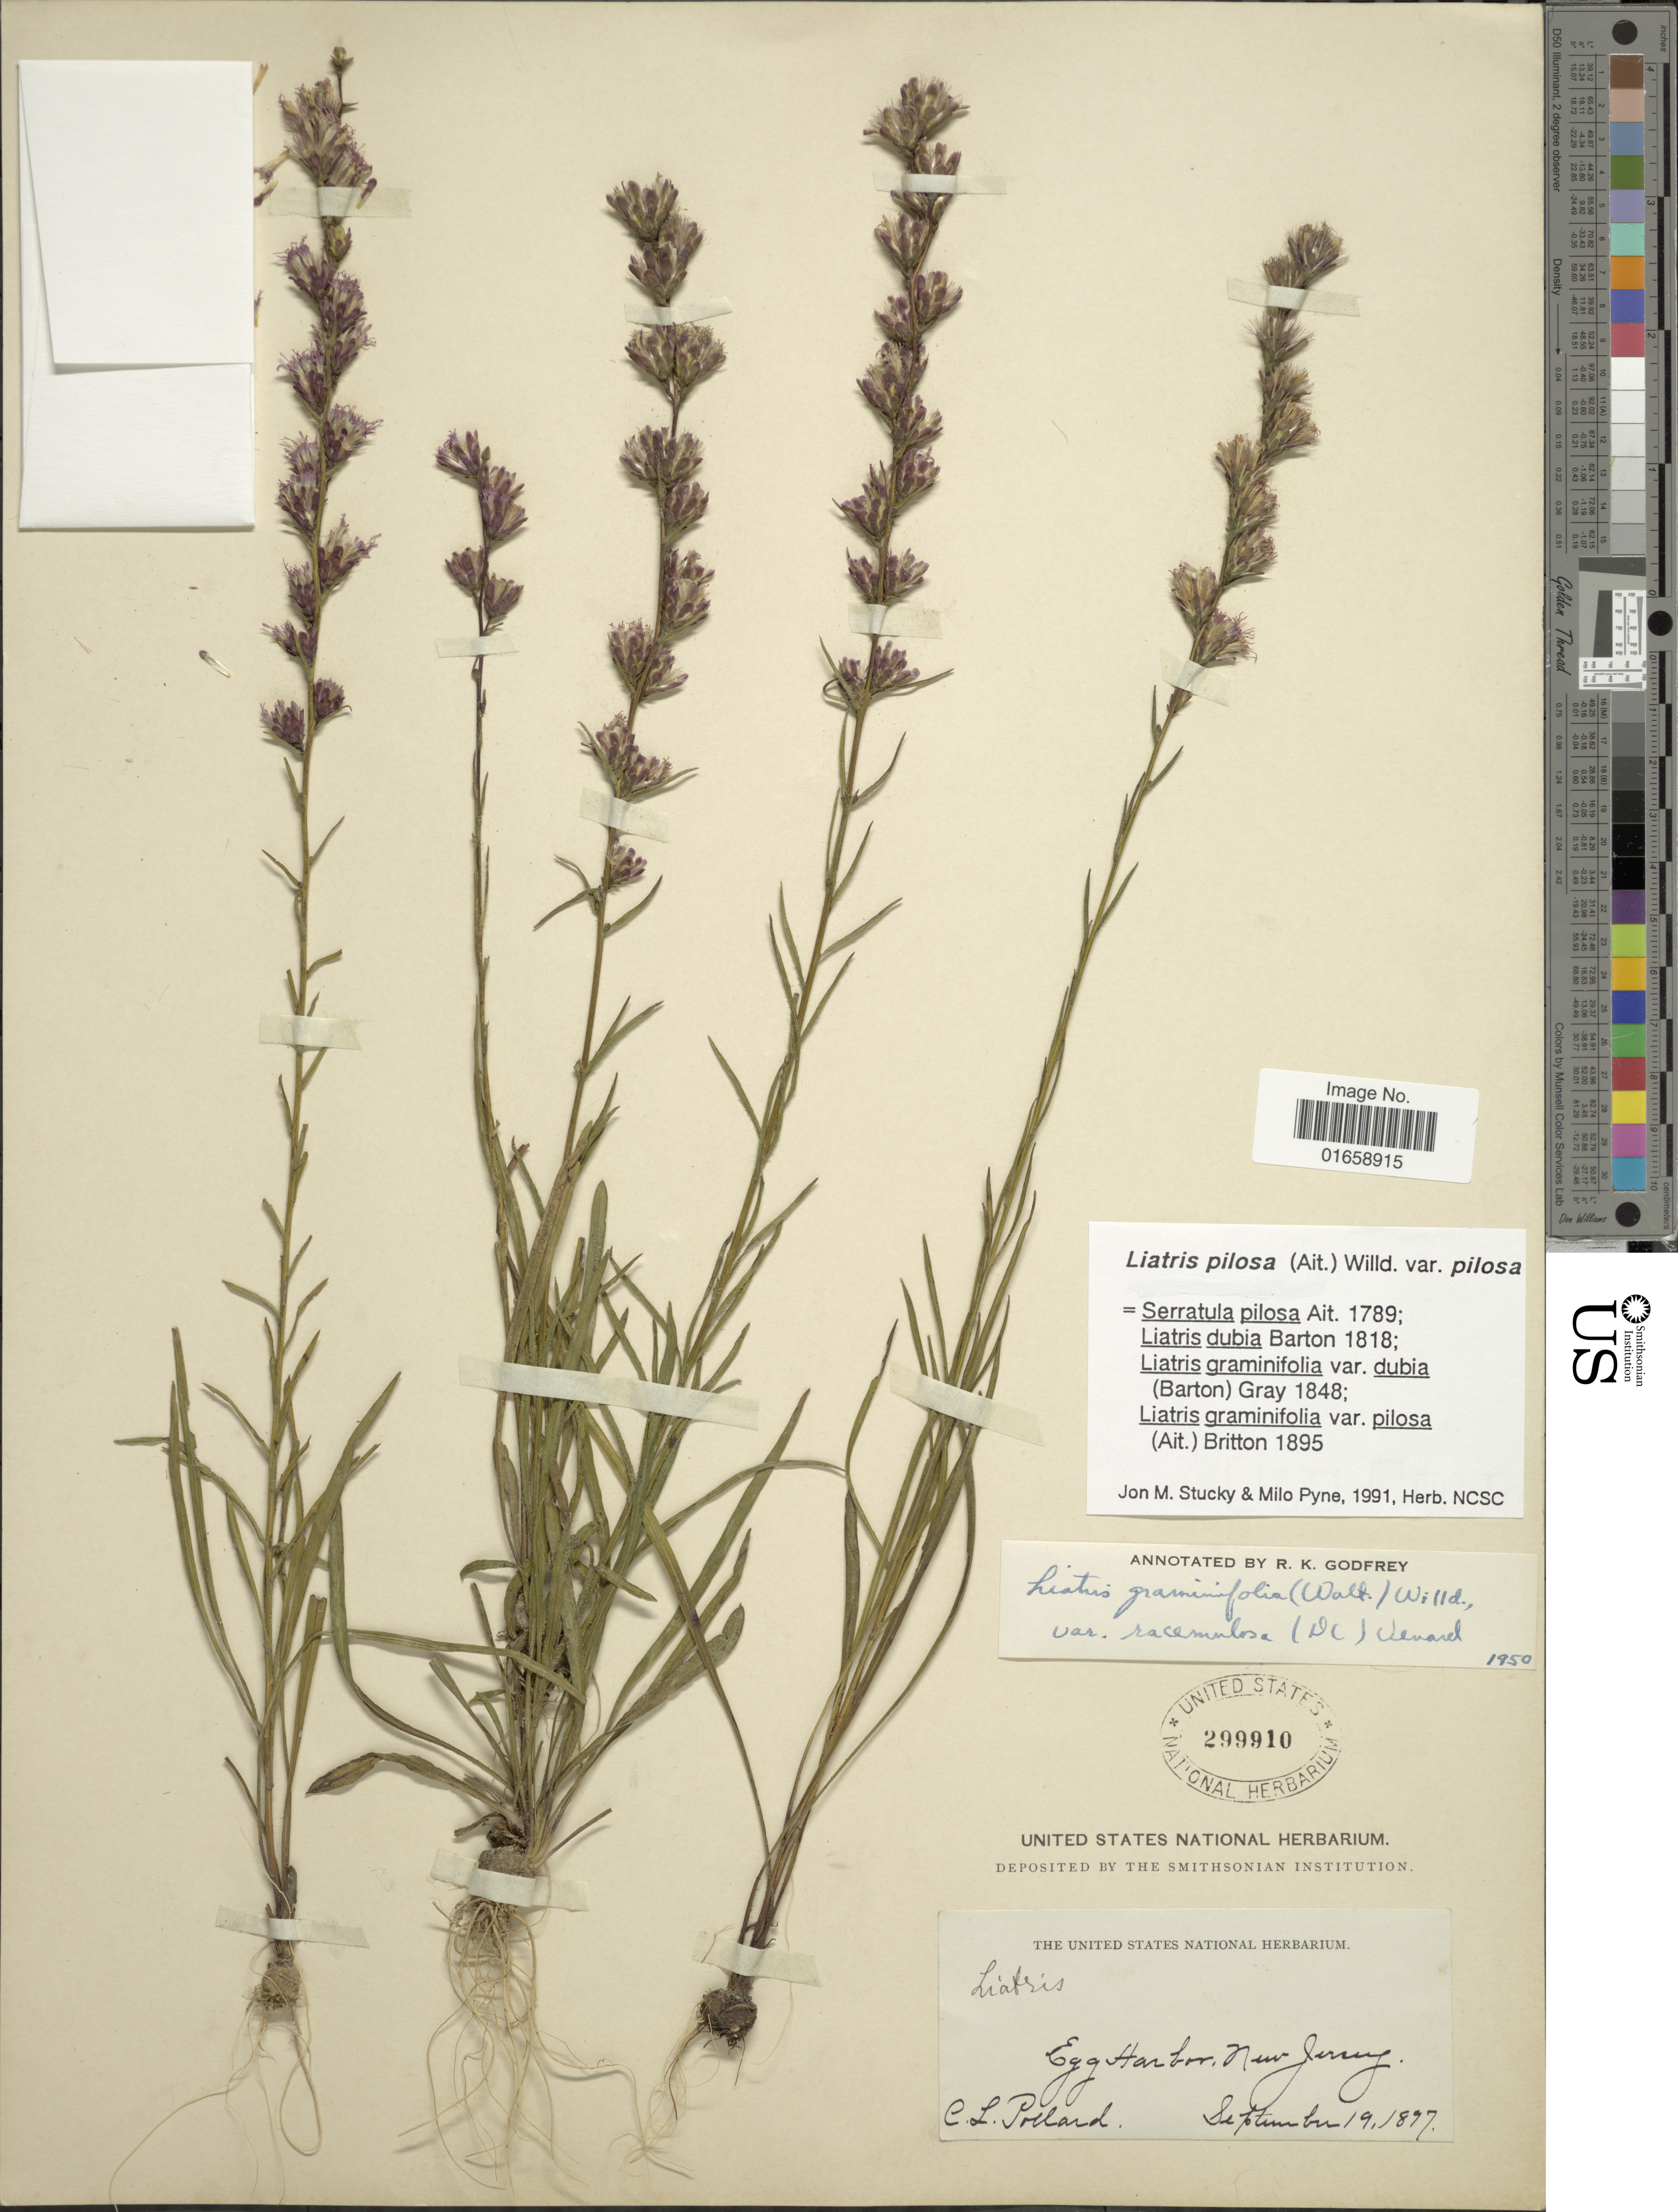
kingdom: Plantae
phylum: Tracheophyta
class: Magnoliopsida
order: Asterales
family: Asteraceae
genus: Liatris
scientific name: Liatris pilosa var. pilosa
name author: (Aiton) Willd.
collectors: C. L. Pollard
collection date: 1897-09-19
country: United States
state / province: New Jersey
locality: Egg Harbor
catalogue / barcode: US 299910